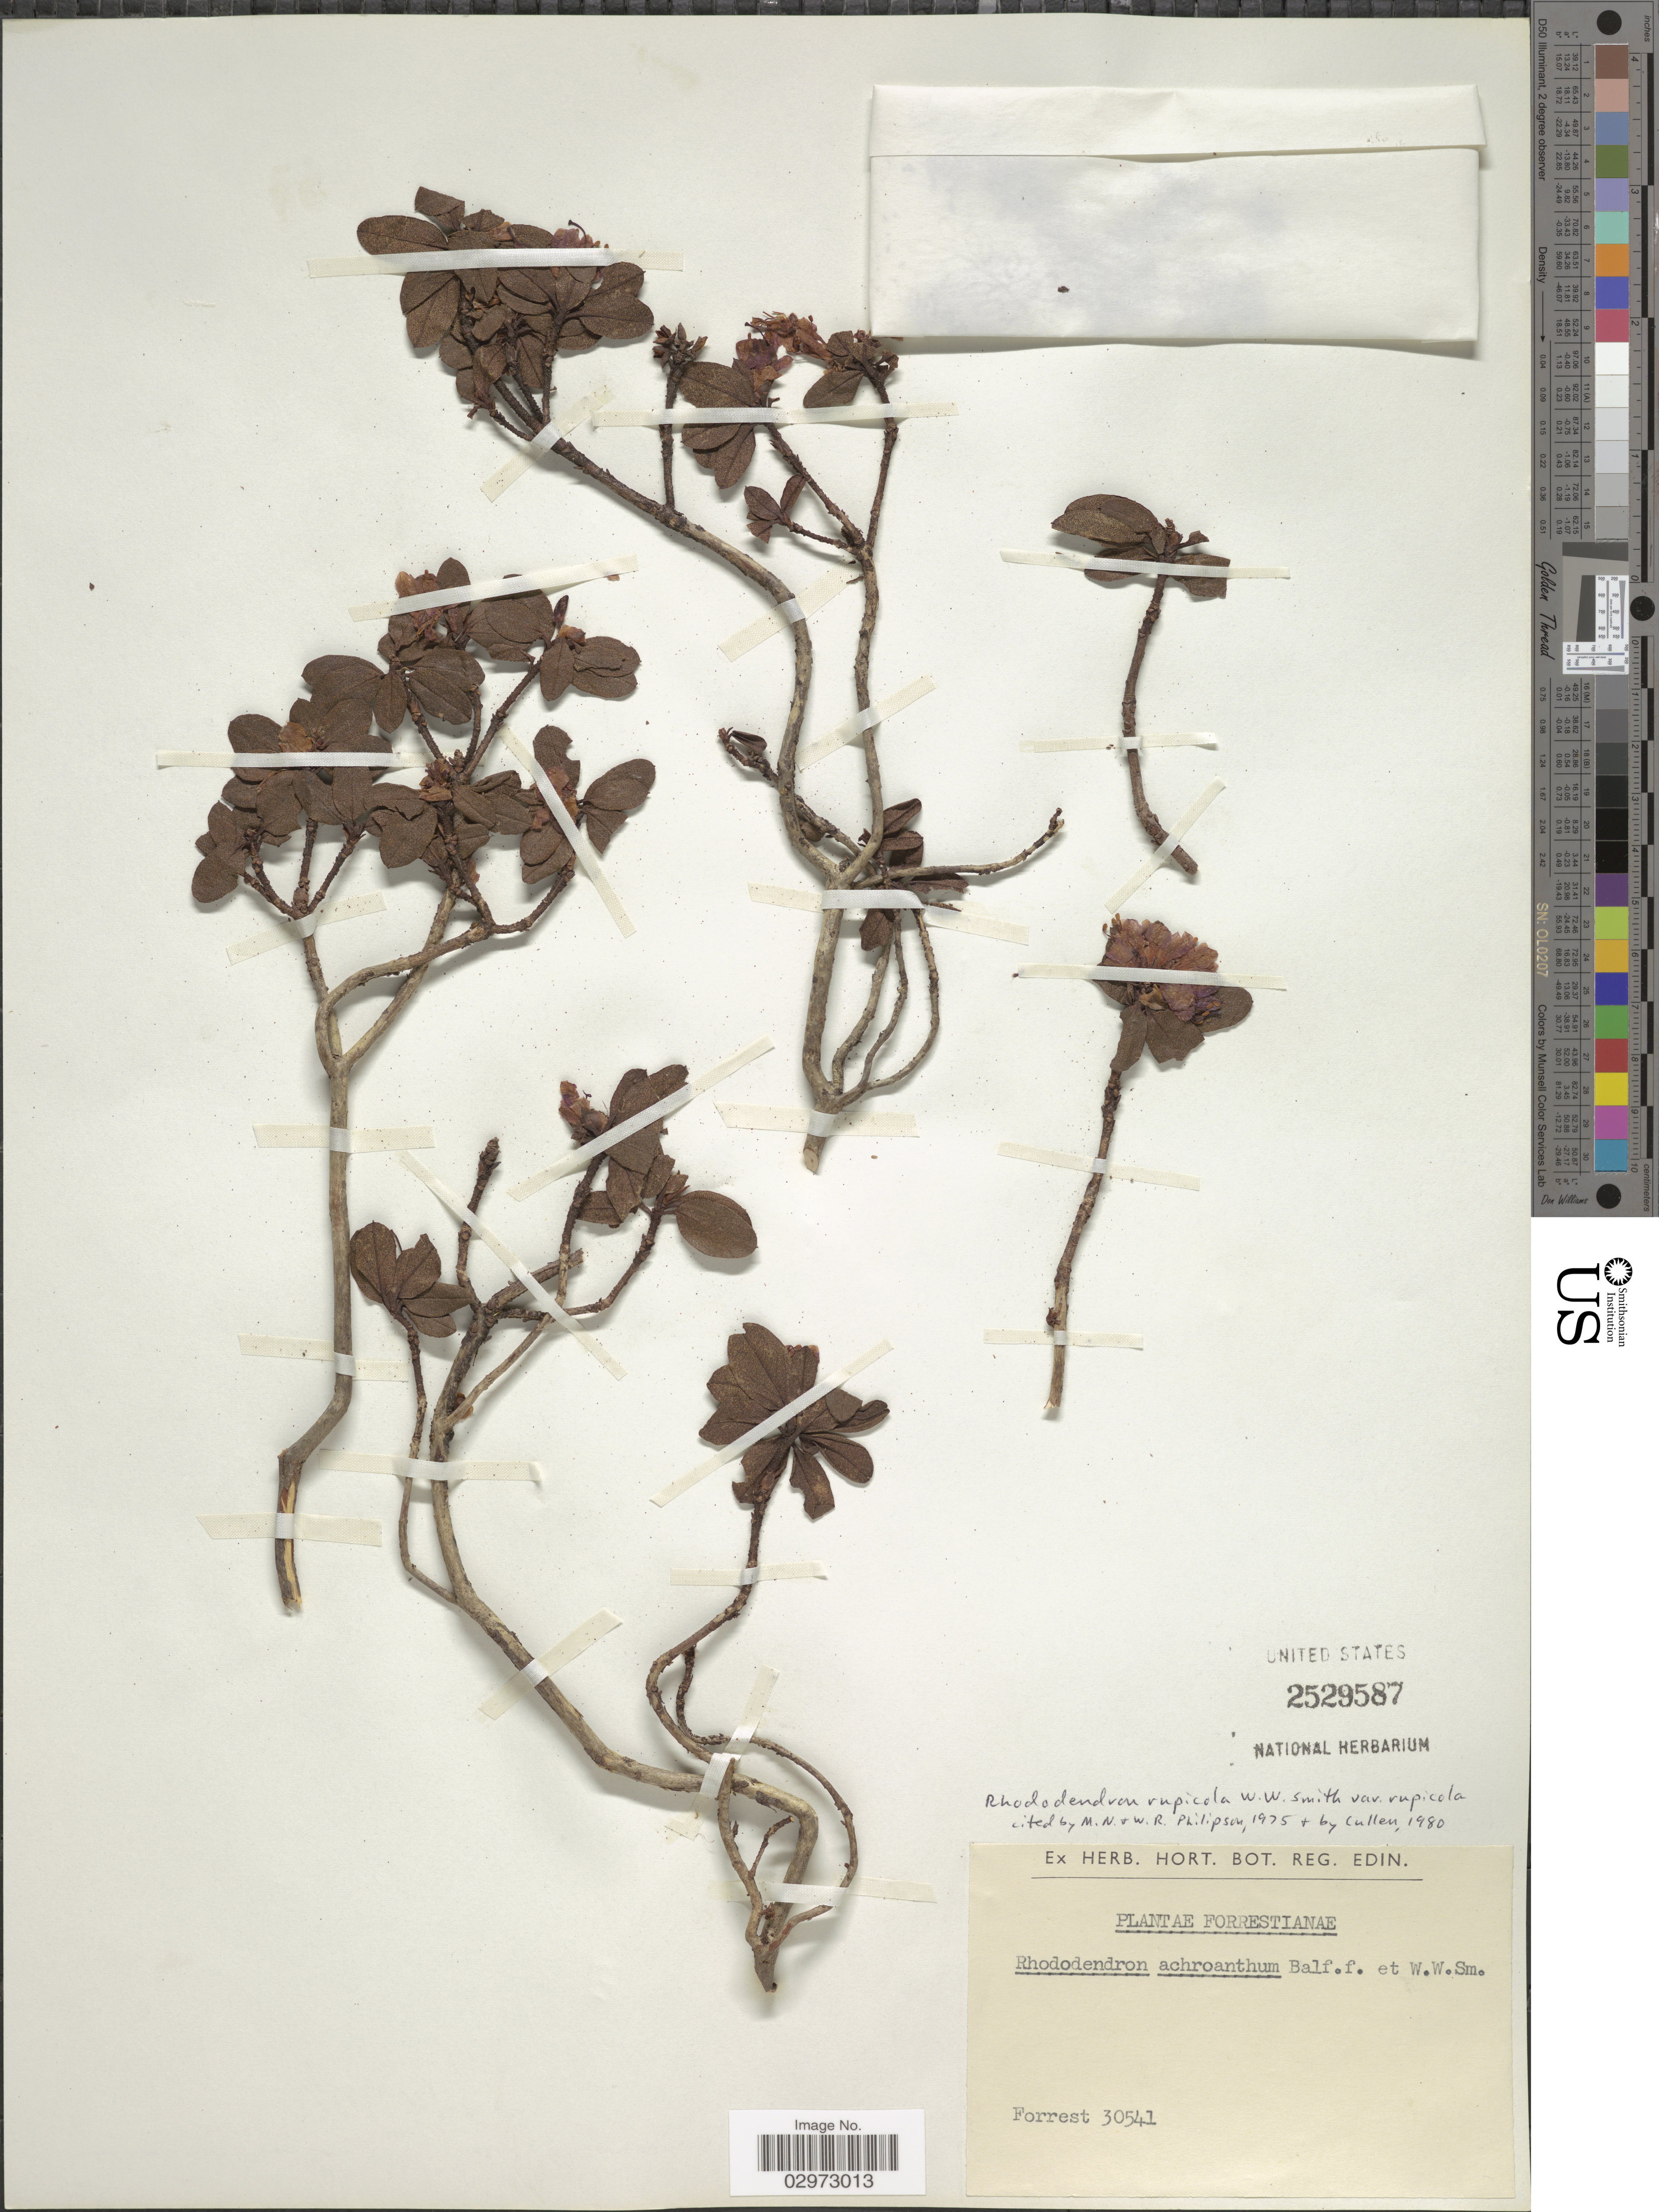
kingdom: Plantae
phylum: Tracheophyta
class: Magnoliopsida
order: Ericales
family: Ericaceae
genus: Rhododendron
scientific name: Rhododendron rupicola var. rupicola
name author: W.W. Sm.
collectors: -. Forrest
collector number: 30541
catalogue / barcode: US 2529587